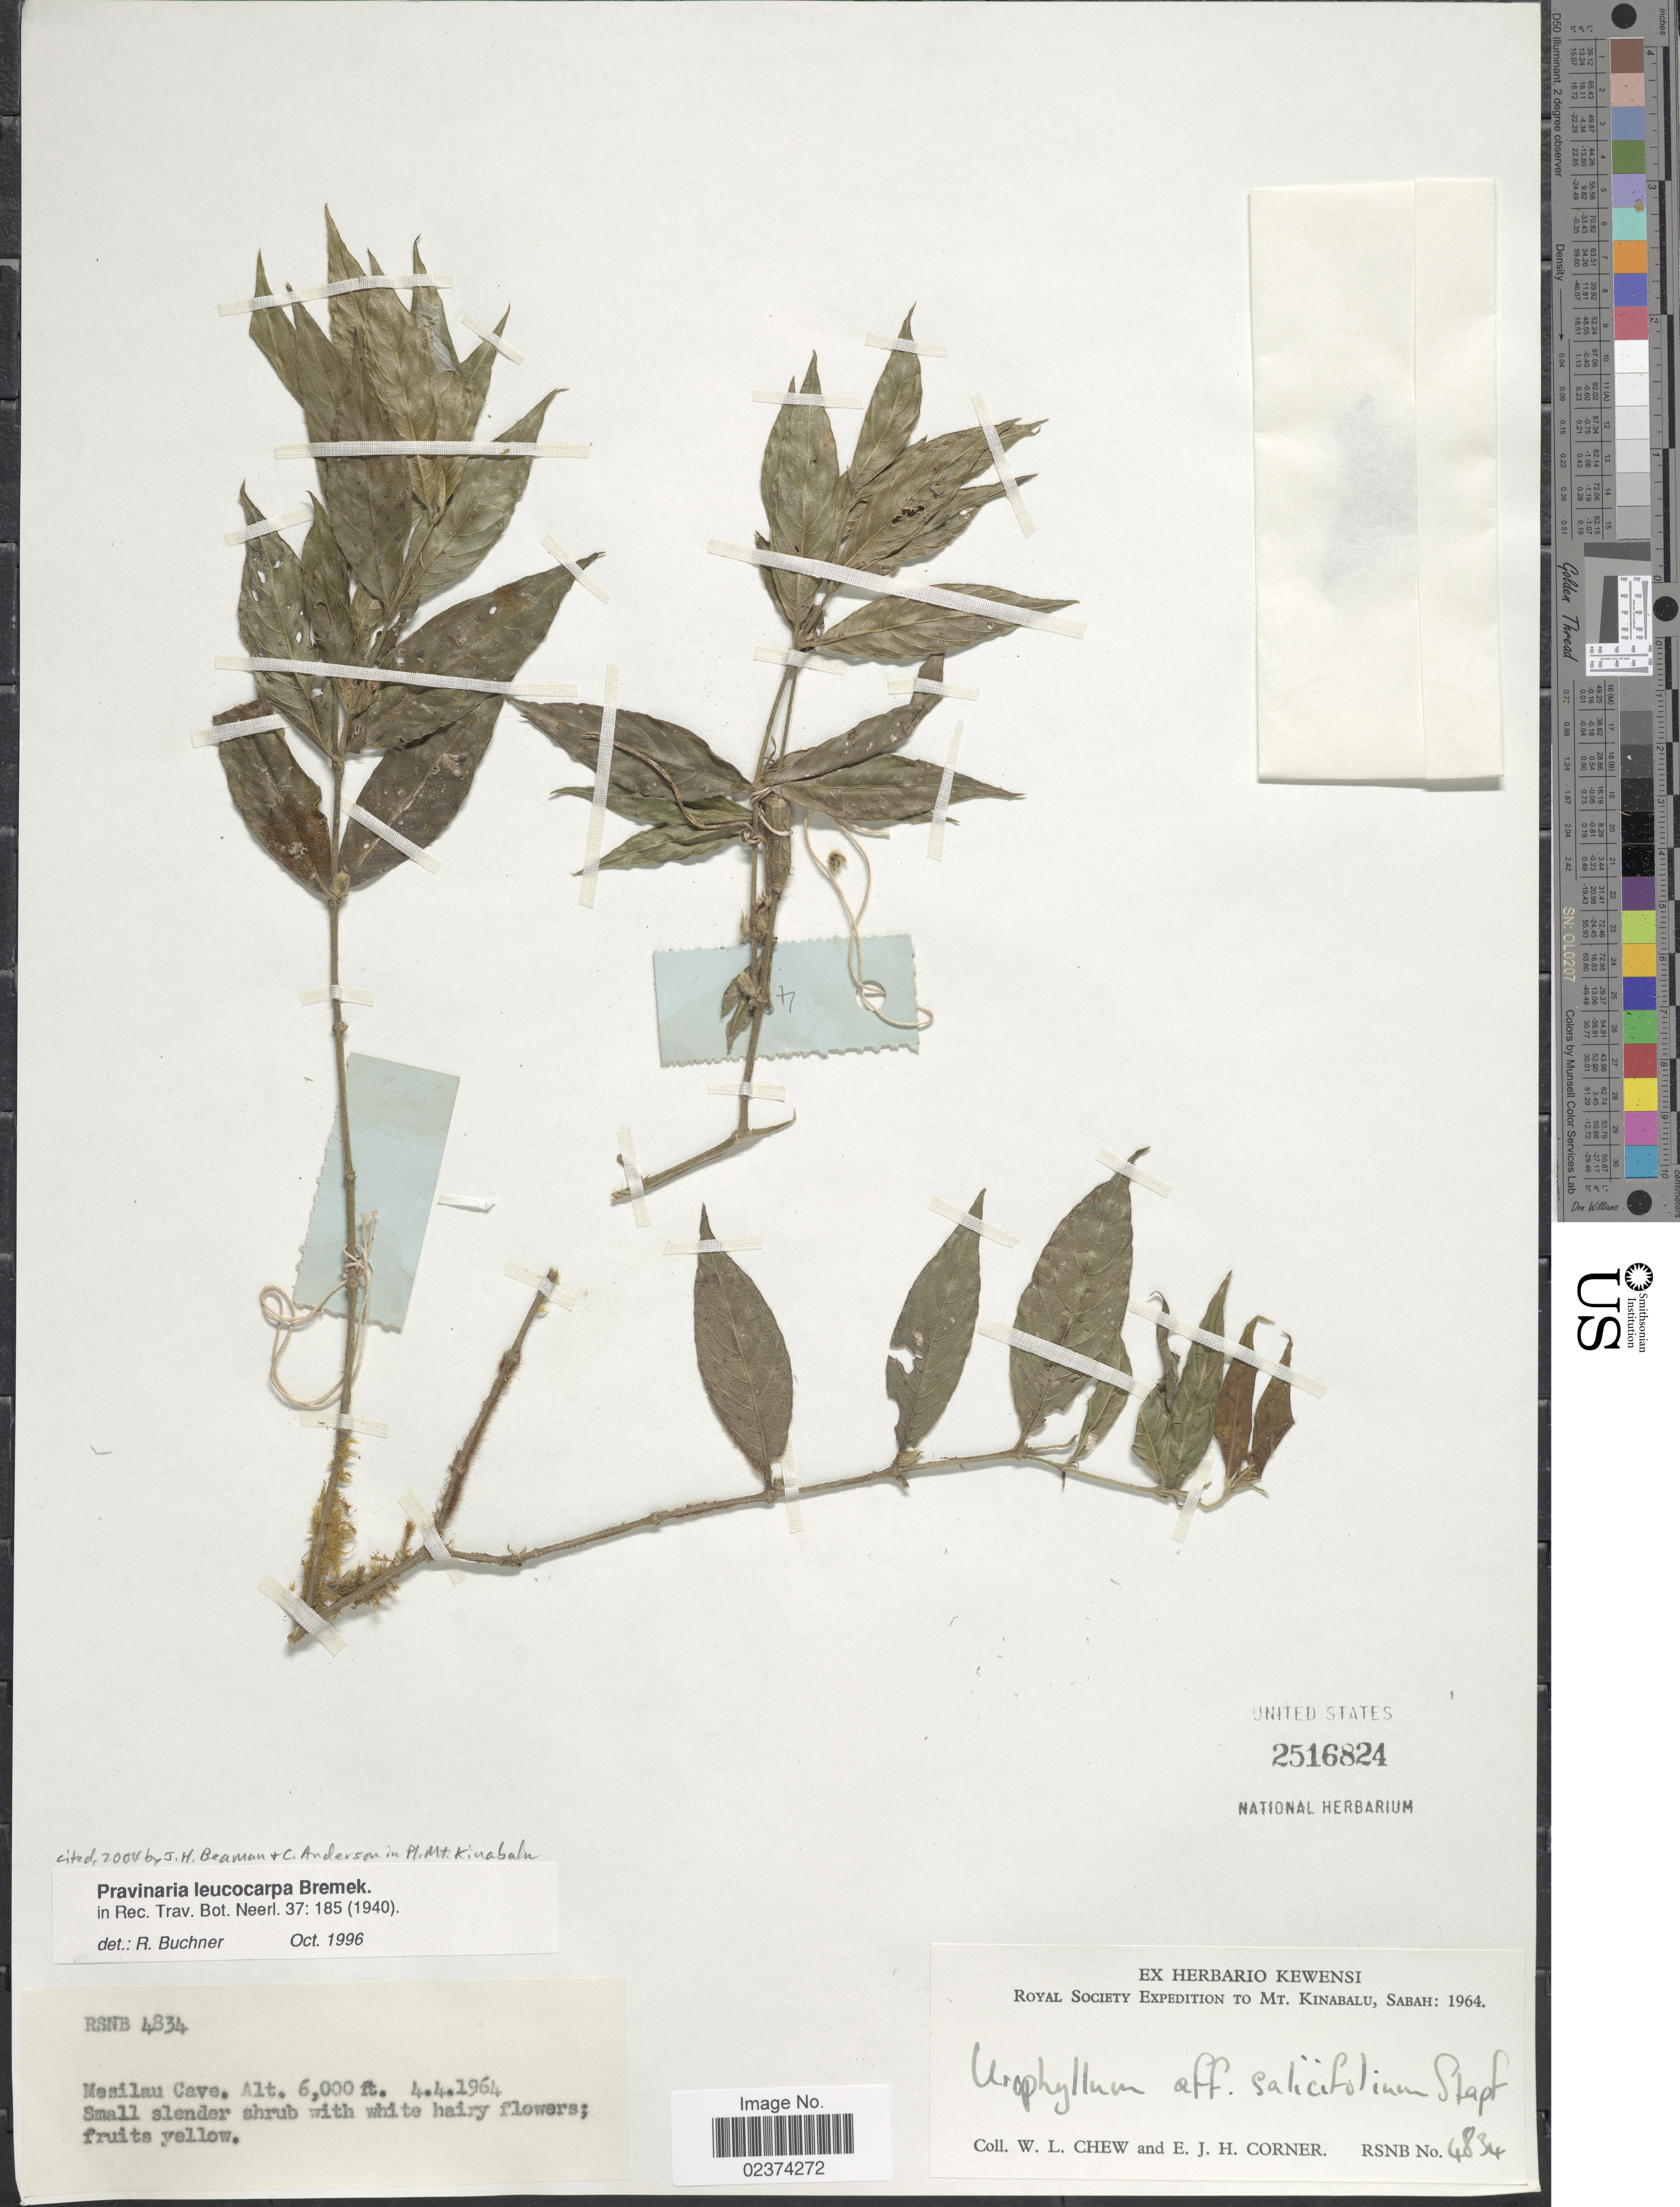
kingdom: Plantae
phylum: Tracheophyta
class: Magnoliopsida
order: Gentianales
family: Rubiaceae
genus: Pravinaria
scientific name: Pravinaria leucocarpa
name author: Bremek.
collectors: W. Chew & E. Corner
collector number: RSNB4834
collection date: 1964-04-04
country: Malaysia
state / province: Sabah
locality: Mesilau Cave. Mt. Kinabalu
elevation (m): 1829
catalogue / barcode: US 2516824